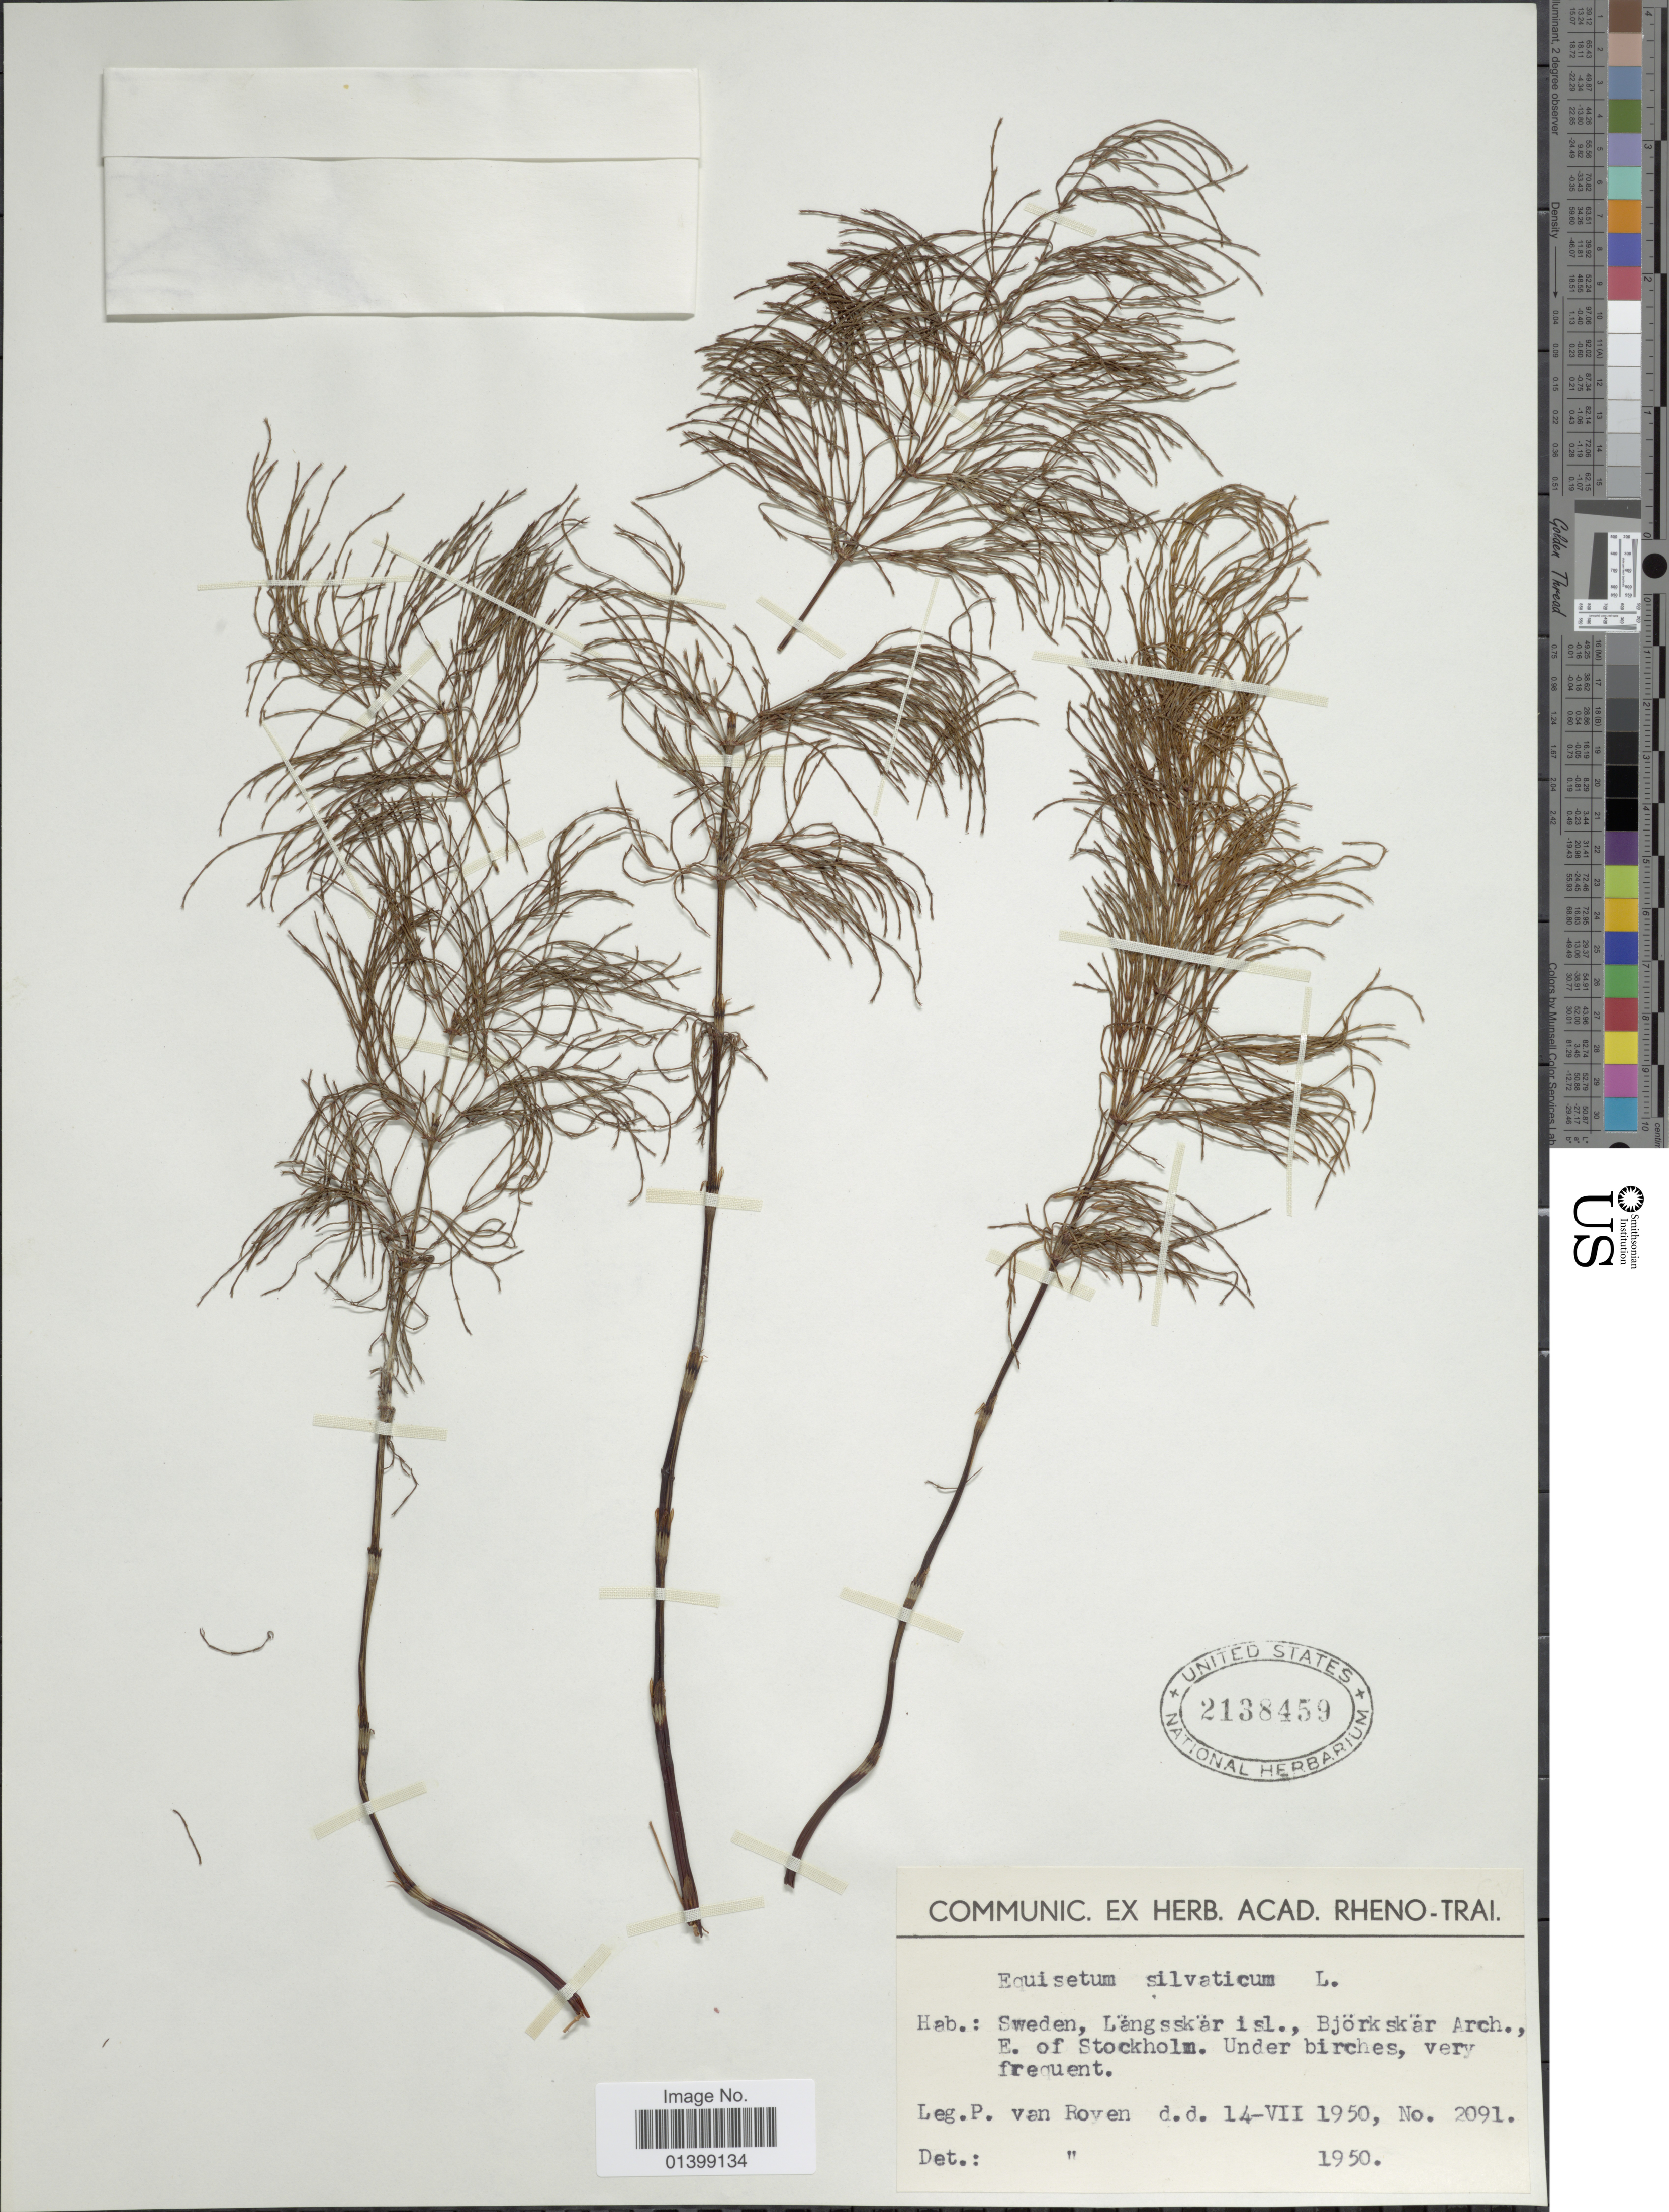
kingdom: Plantae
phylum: Tracheophyta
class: Polypodiopsida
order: Equisetales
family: Equisetaceae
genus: Equisetum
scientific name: Equisetum sylvaticum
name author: L.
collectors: P. van Royen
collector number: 2091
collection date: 1950-07-14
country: Sweden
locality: Längsskär isl., Björkskär Arch., E of Stockholm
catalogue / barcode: US 2138459